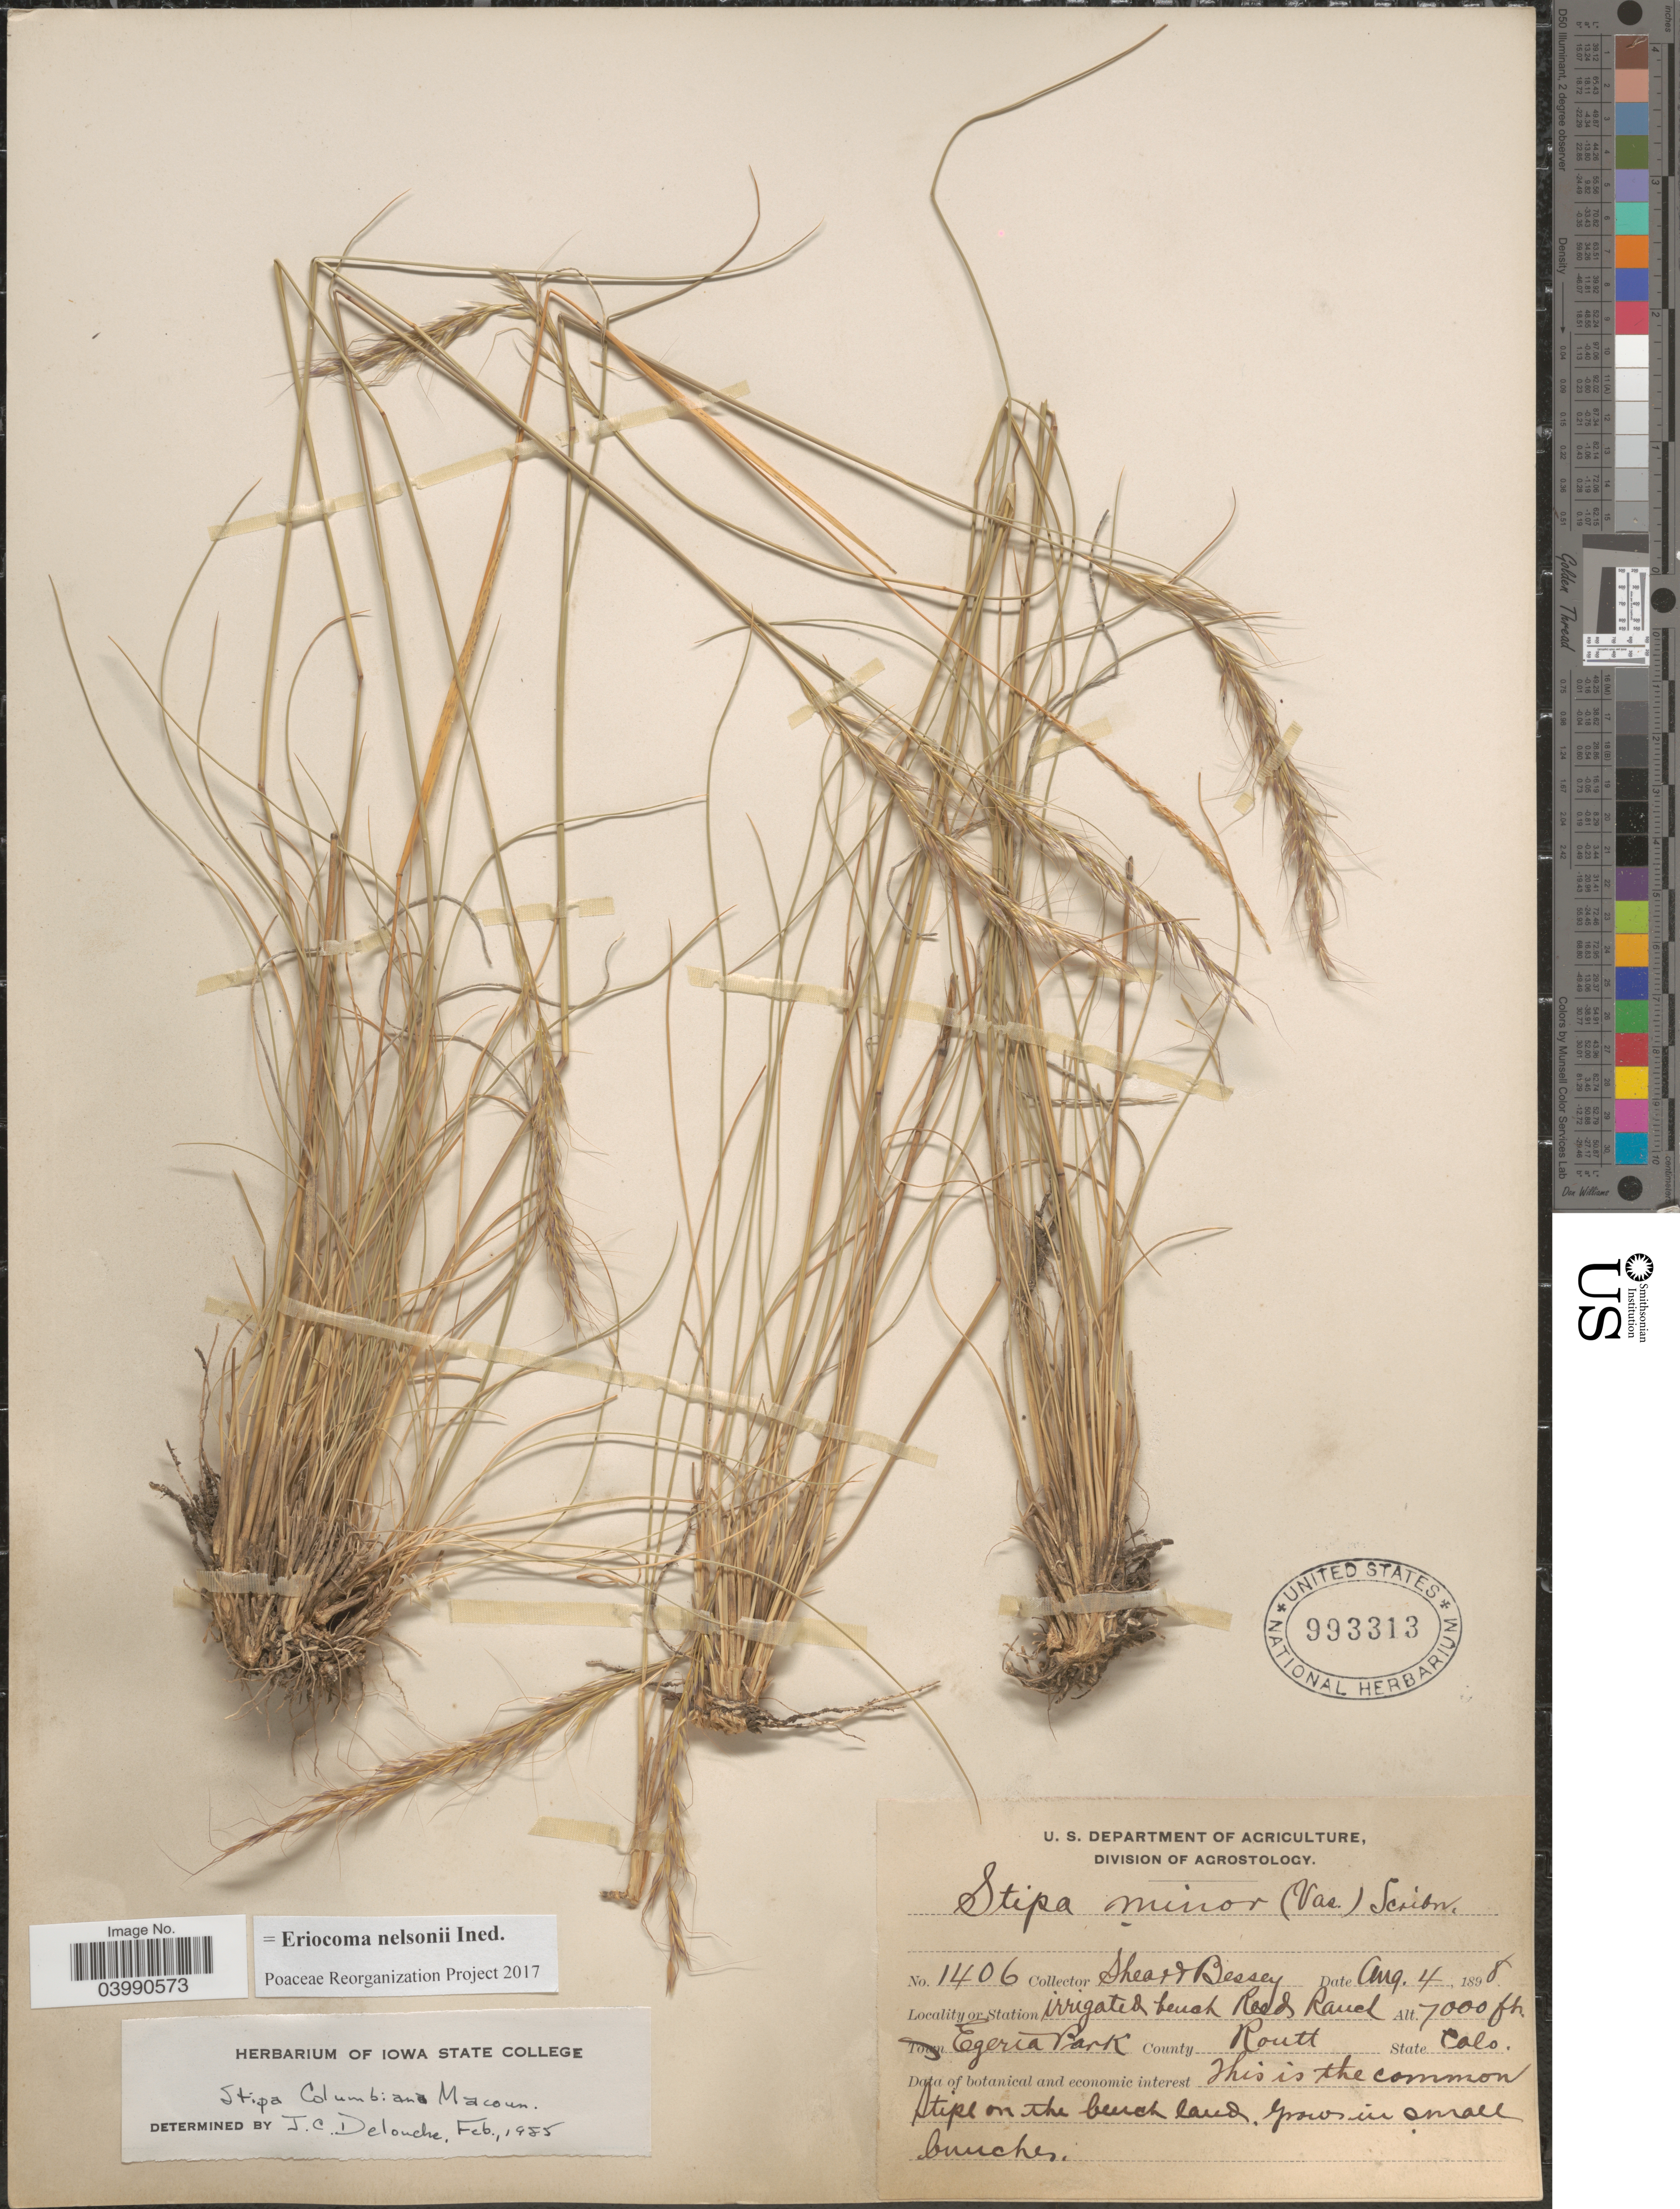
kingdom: Plantae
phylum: Tracheophyta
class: Liliopsida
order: Poales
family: Poaceae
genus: Eriocoma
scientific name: Eriocoma nelsonii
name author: (Scribn.) Romasch.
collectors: -- Shear & -. Bessey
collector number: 1406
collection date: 1898-08-04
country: United States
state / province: Colorado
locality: Irrigated bench Reed Ranch. Egeria Park. County Routt.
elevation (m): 2134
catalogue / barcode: US 993313